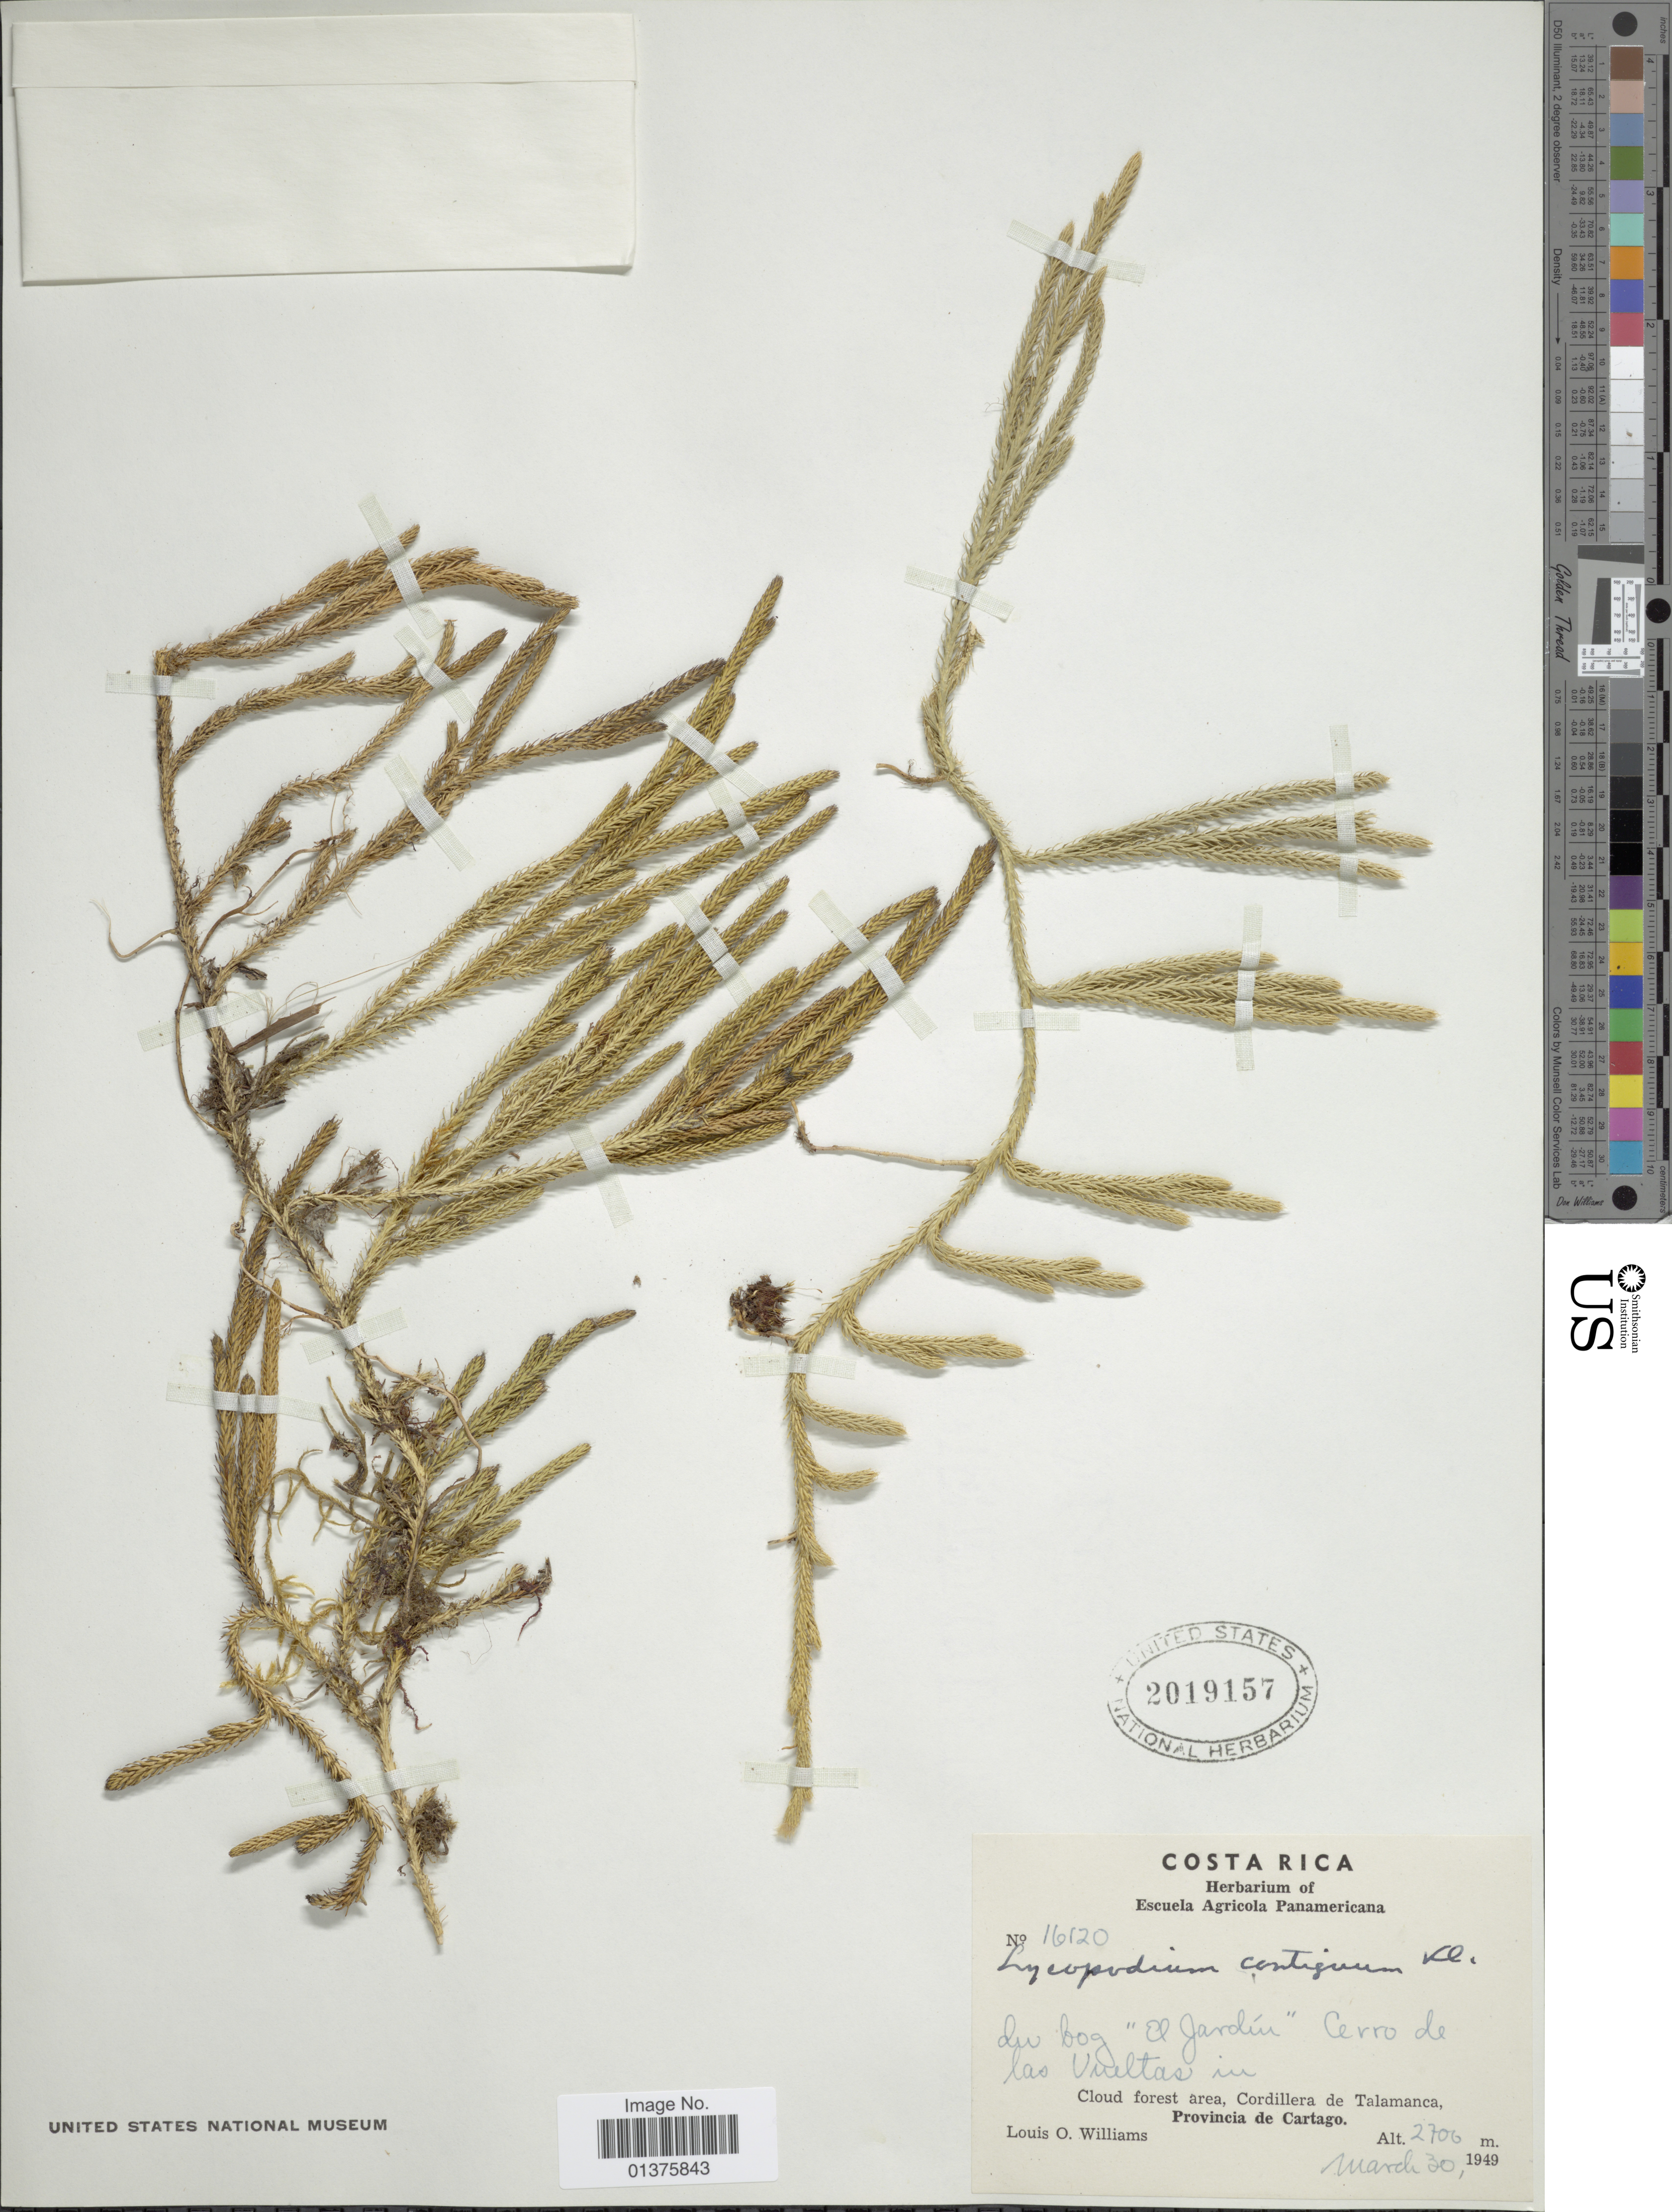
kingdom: Plantae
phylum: Tracheophyta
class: Lycopodiopsida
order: Lycopodiales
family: Lycopodiaceae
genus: Lycopodium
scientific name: Lycopodium clavatum subsp. contiguum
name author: (Klotzsch) B. Øllg.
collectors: L. O. Williams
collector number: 16120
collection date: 1949-03-30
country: Costa Rica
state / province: Cartago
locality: Cloud forest area, Cordillera de Talamanca, provincia de Cartago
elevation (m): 2700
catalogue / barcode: US 2019157